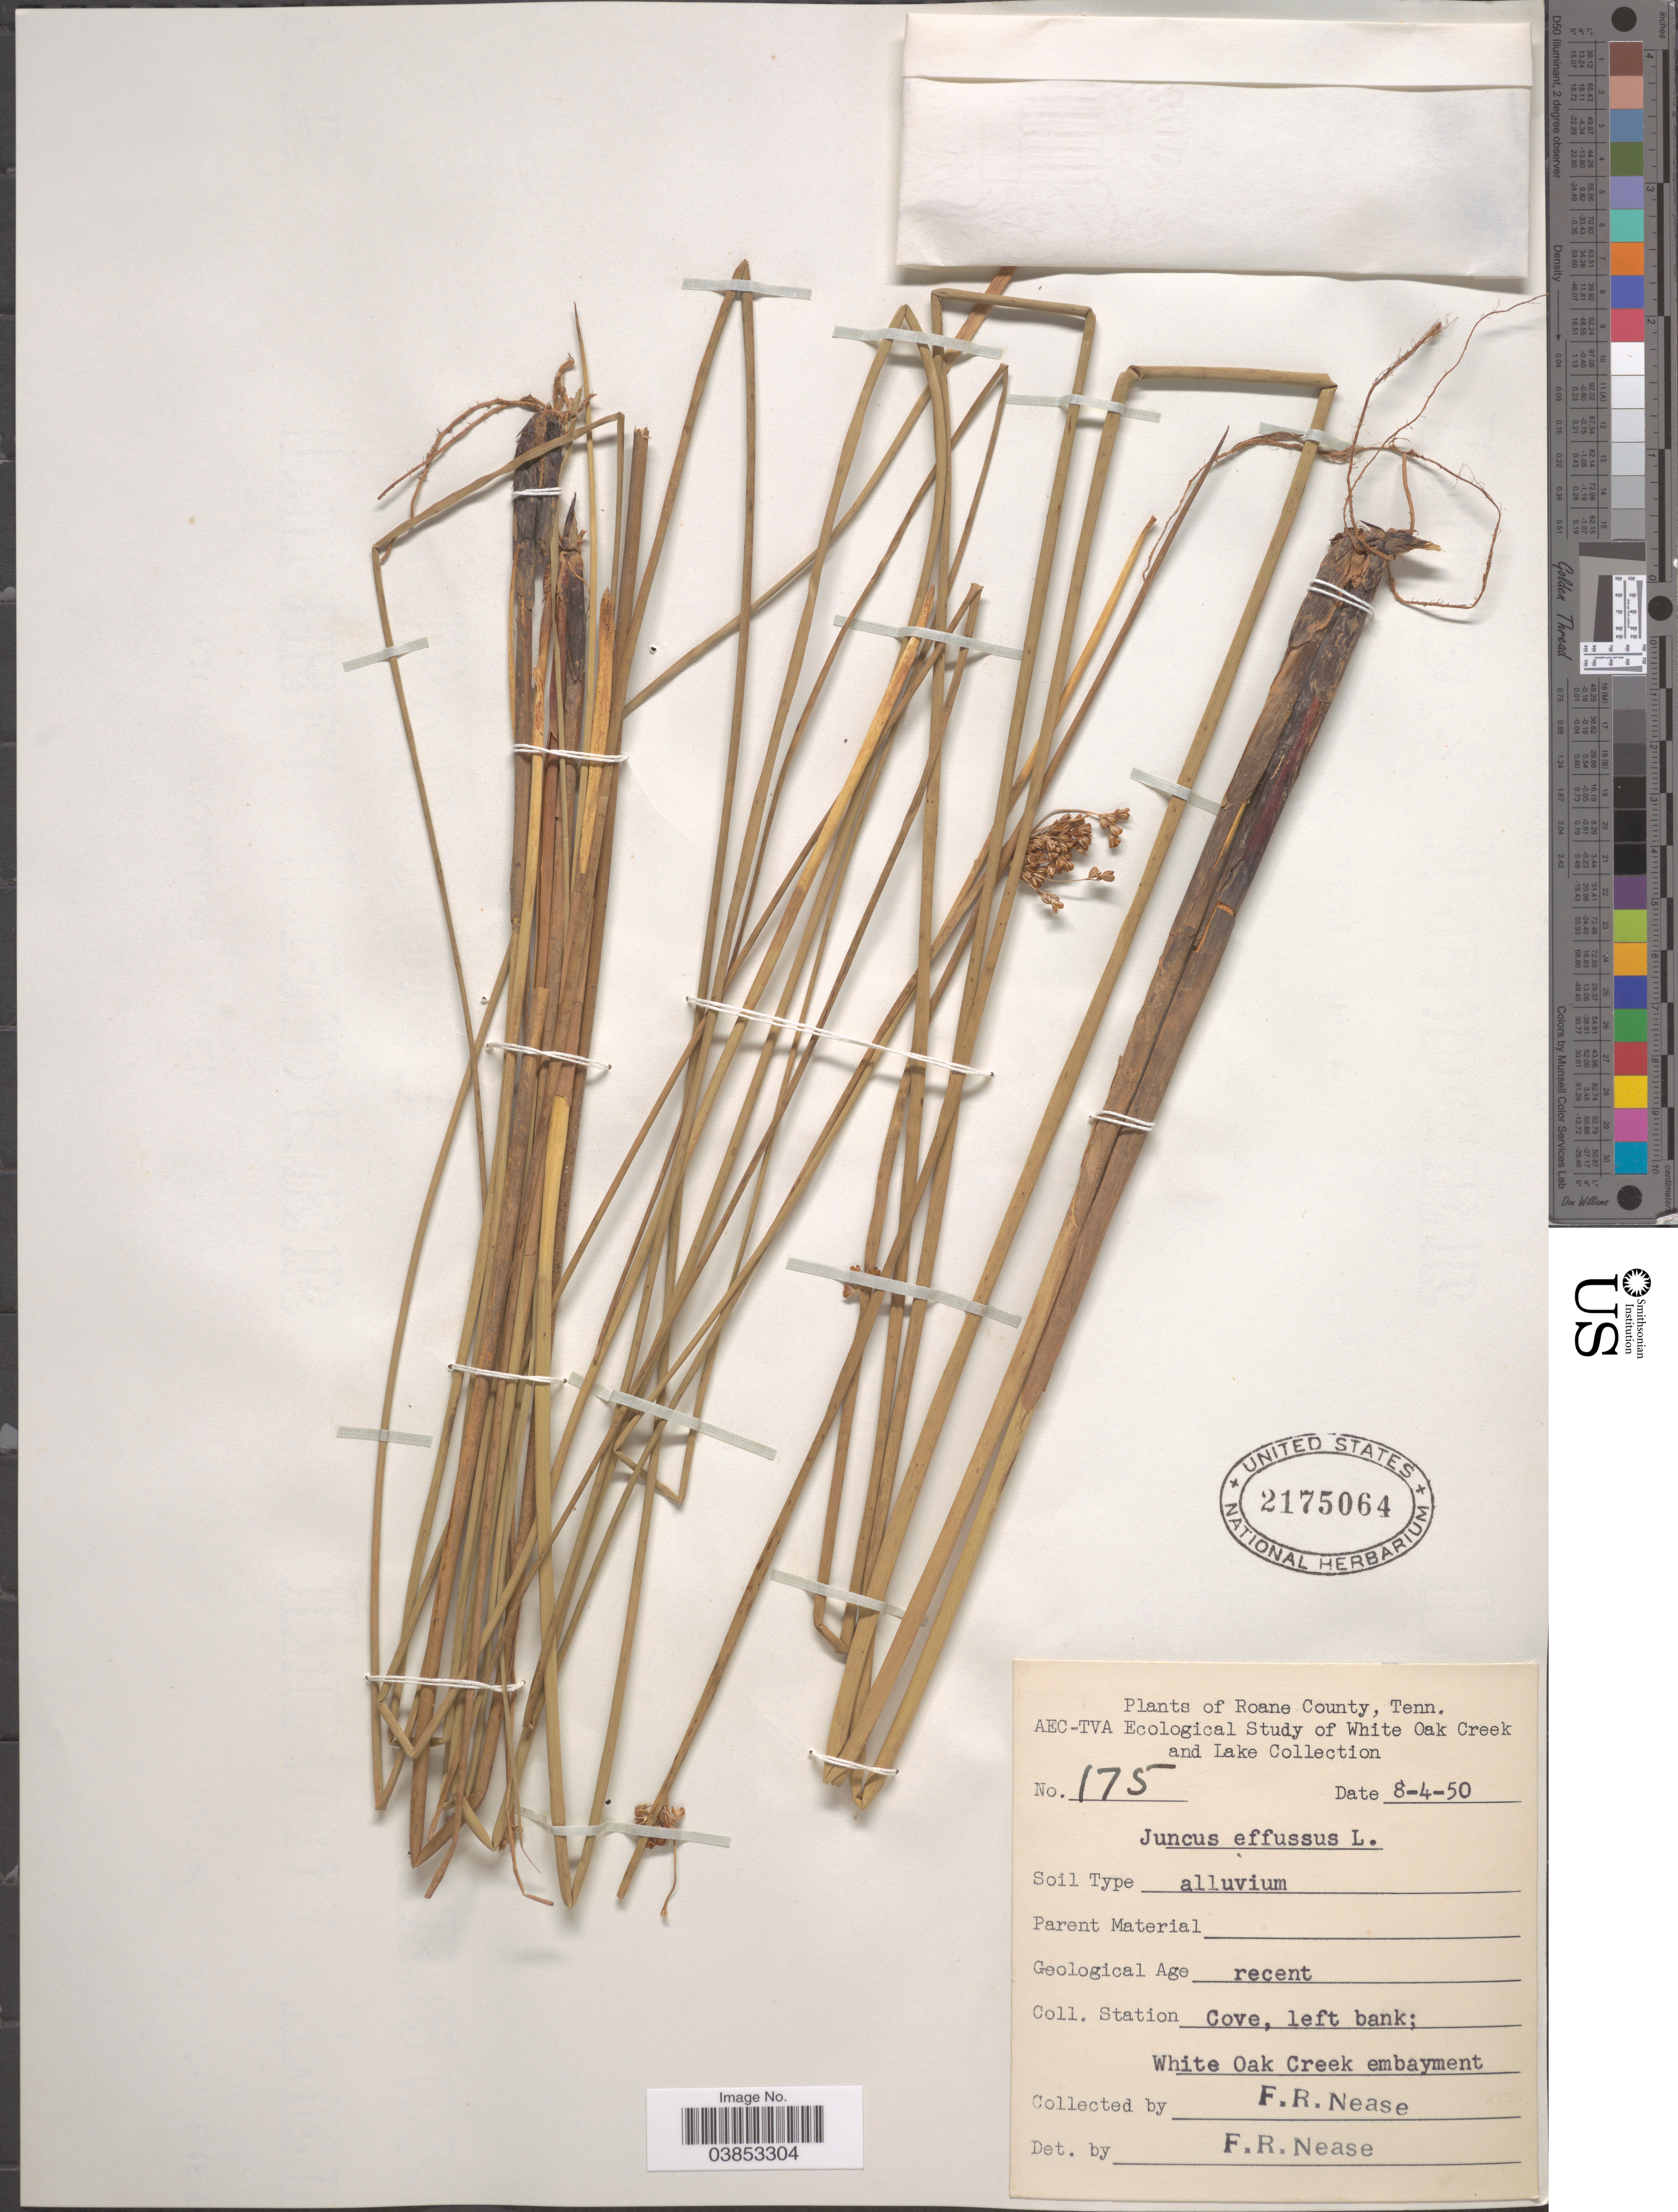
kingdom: Plantae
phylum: Tracheophyta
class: Liliopsida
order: Poales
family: Juncaceae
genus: Juncus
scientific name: Juncus effusus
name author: L.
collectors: F. Nease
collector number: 175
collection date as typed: Transcribed d/m/y: 4/8/50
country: United States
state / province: Tennessee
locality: Roane County. Station Cove, left bank; White Oak Creek embayment.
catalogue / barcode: US 2175064